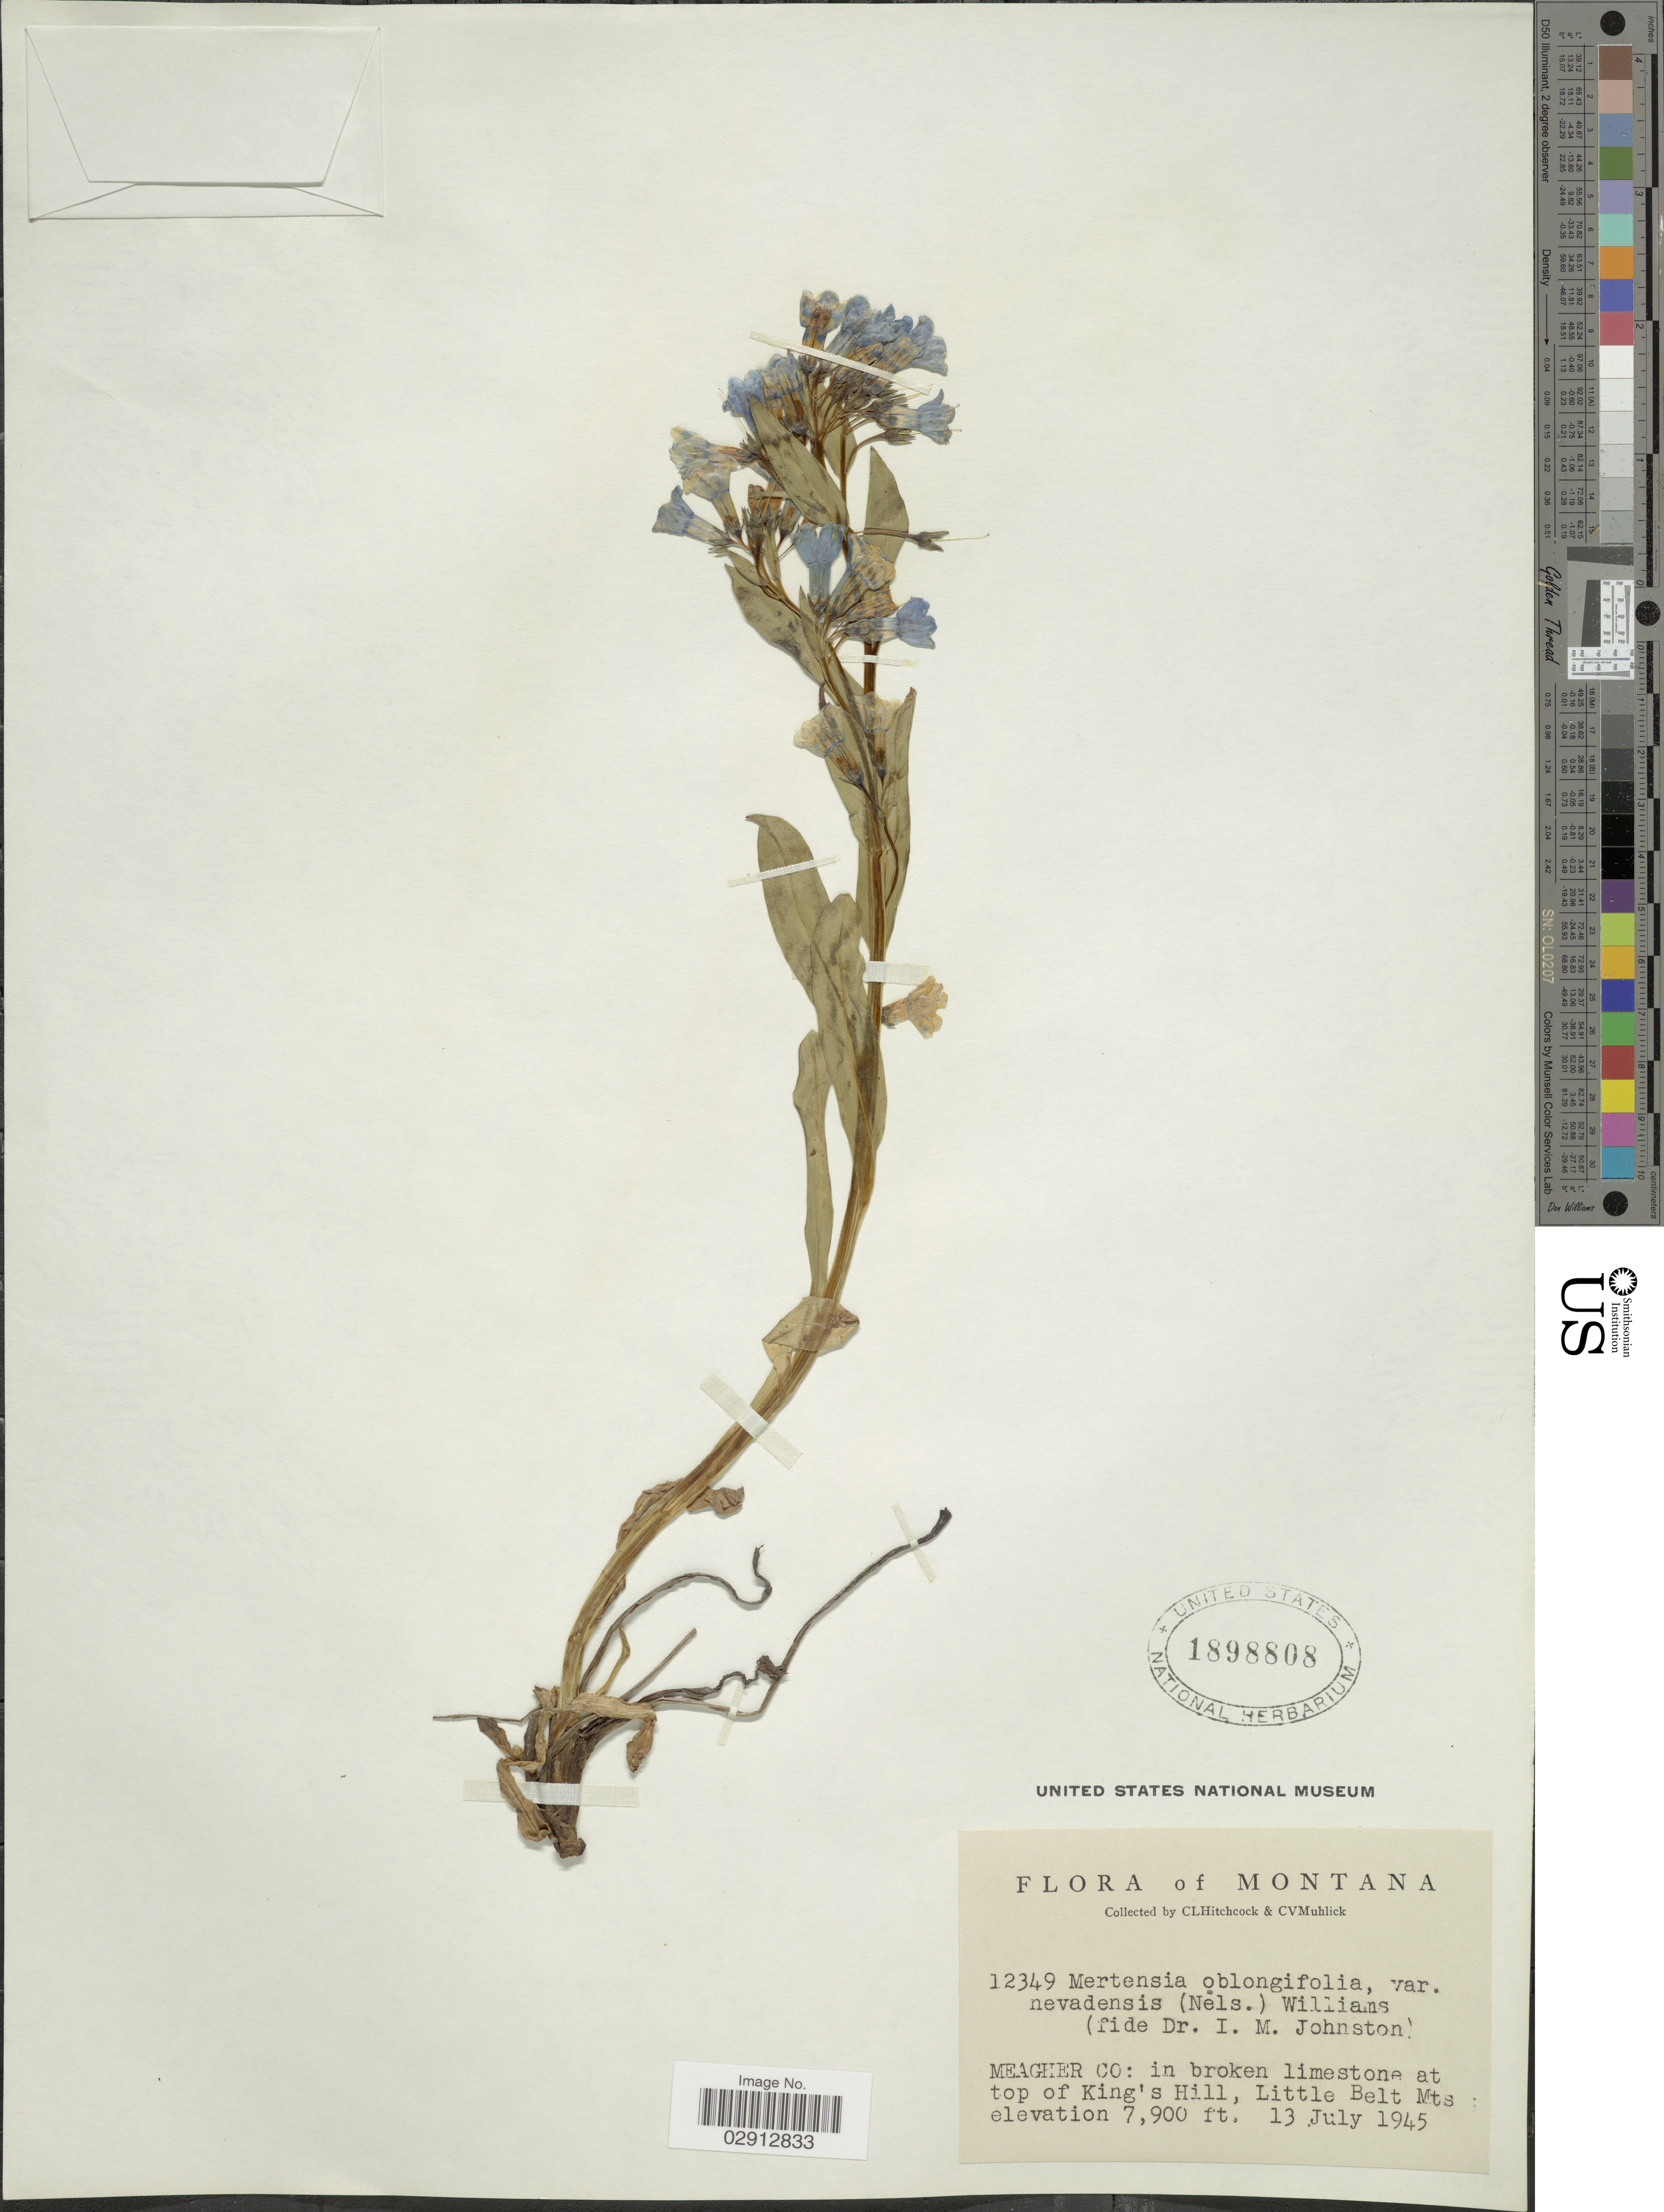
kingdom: Plantae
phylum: Tracheophyta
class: Magnoliopsida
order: Boraginales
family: Boraginaceae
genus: Mertensia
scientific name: Mertensia oblongifolia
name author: (Nutt.) G. Don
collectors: C. L. Hitchcock & C. V. Muhlick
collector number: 12349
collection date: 1945-07-13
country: United States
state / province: Montana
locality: Meagher Co: in broken limestone at top of King's Hill, Little Belt Mts.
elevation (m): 2408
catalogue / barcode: US 1898808